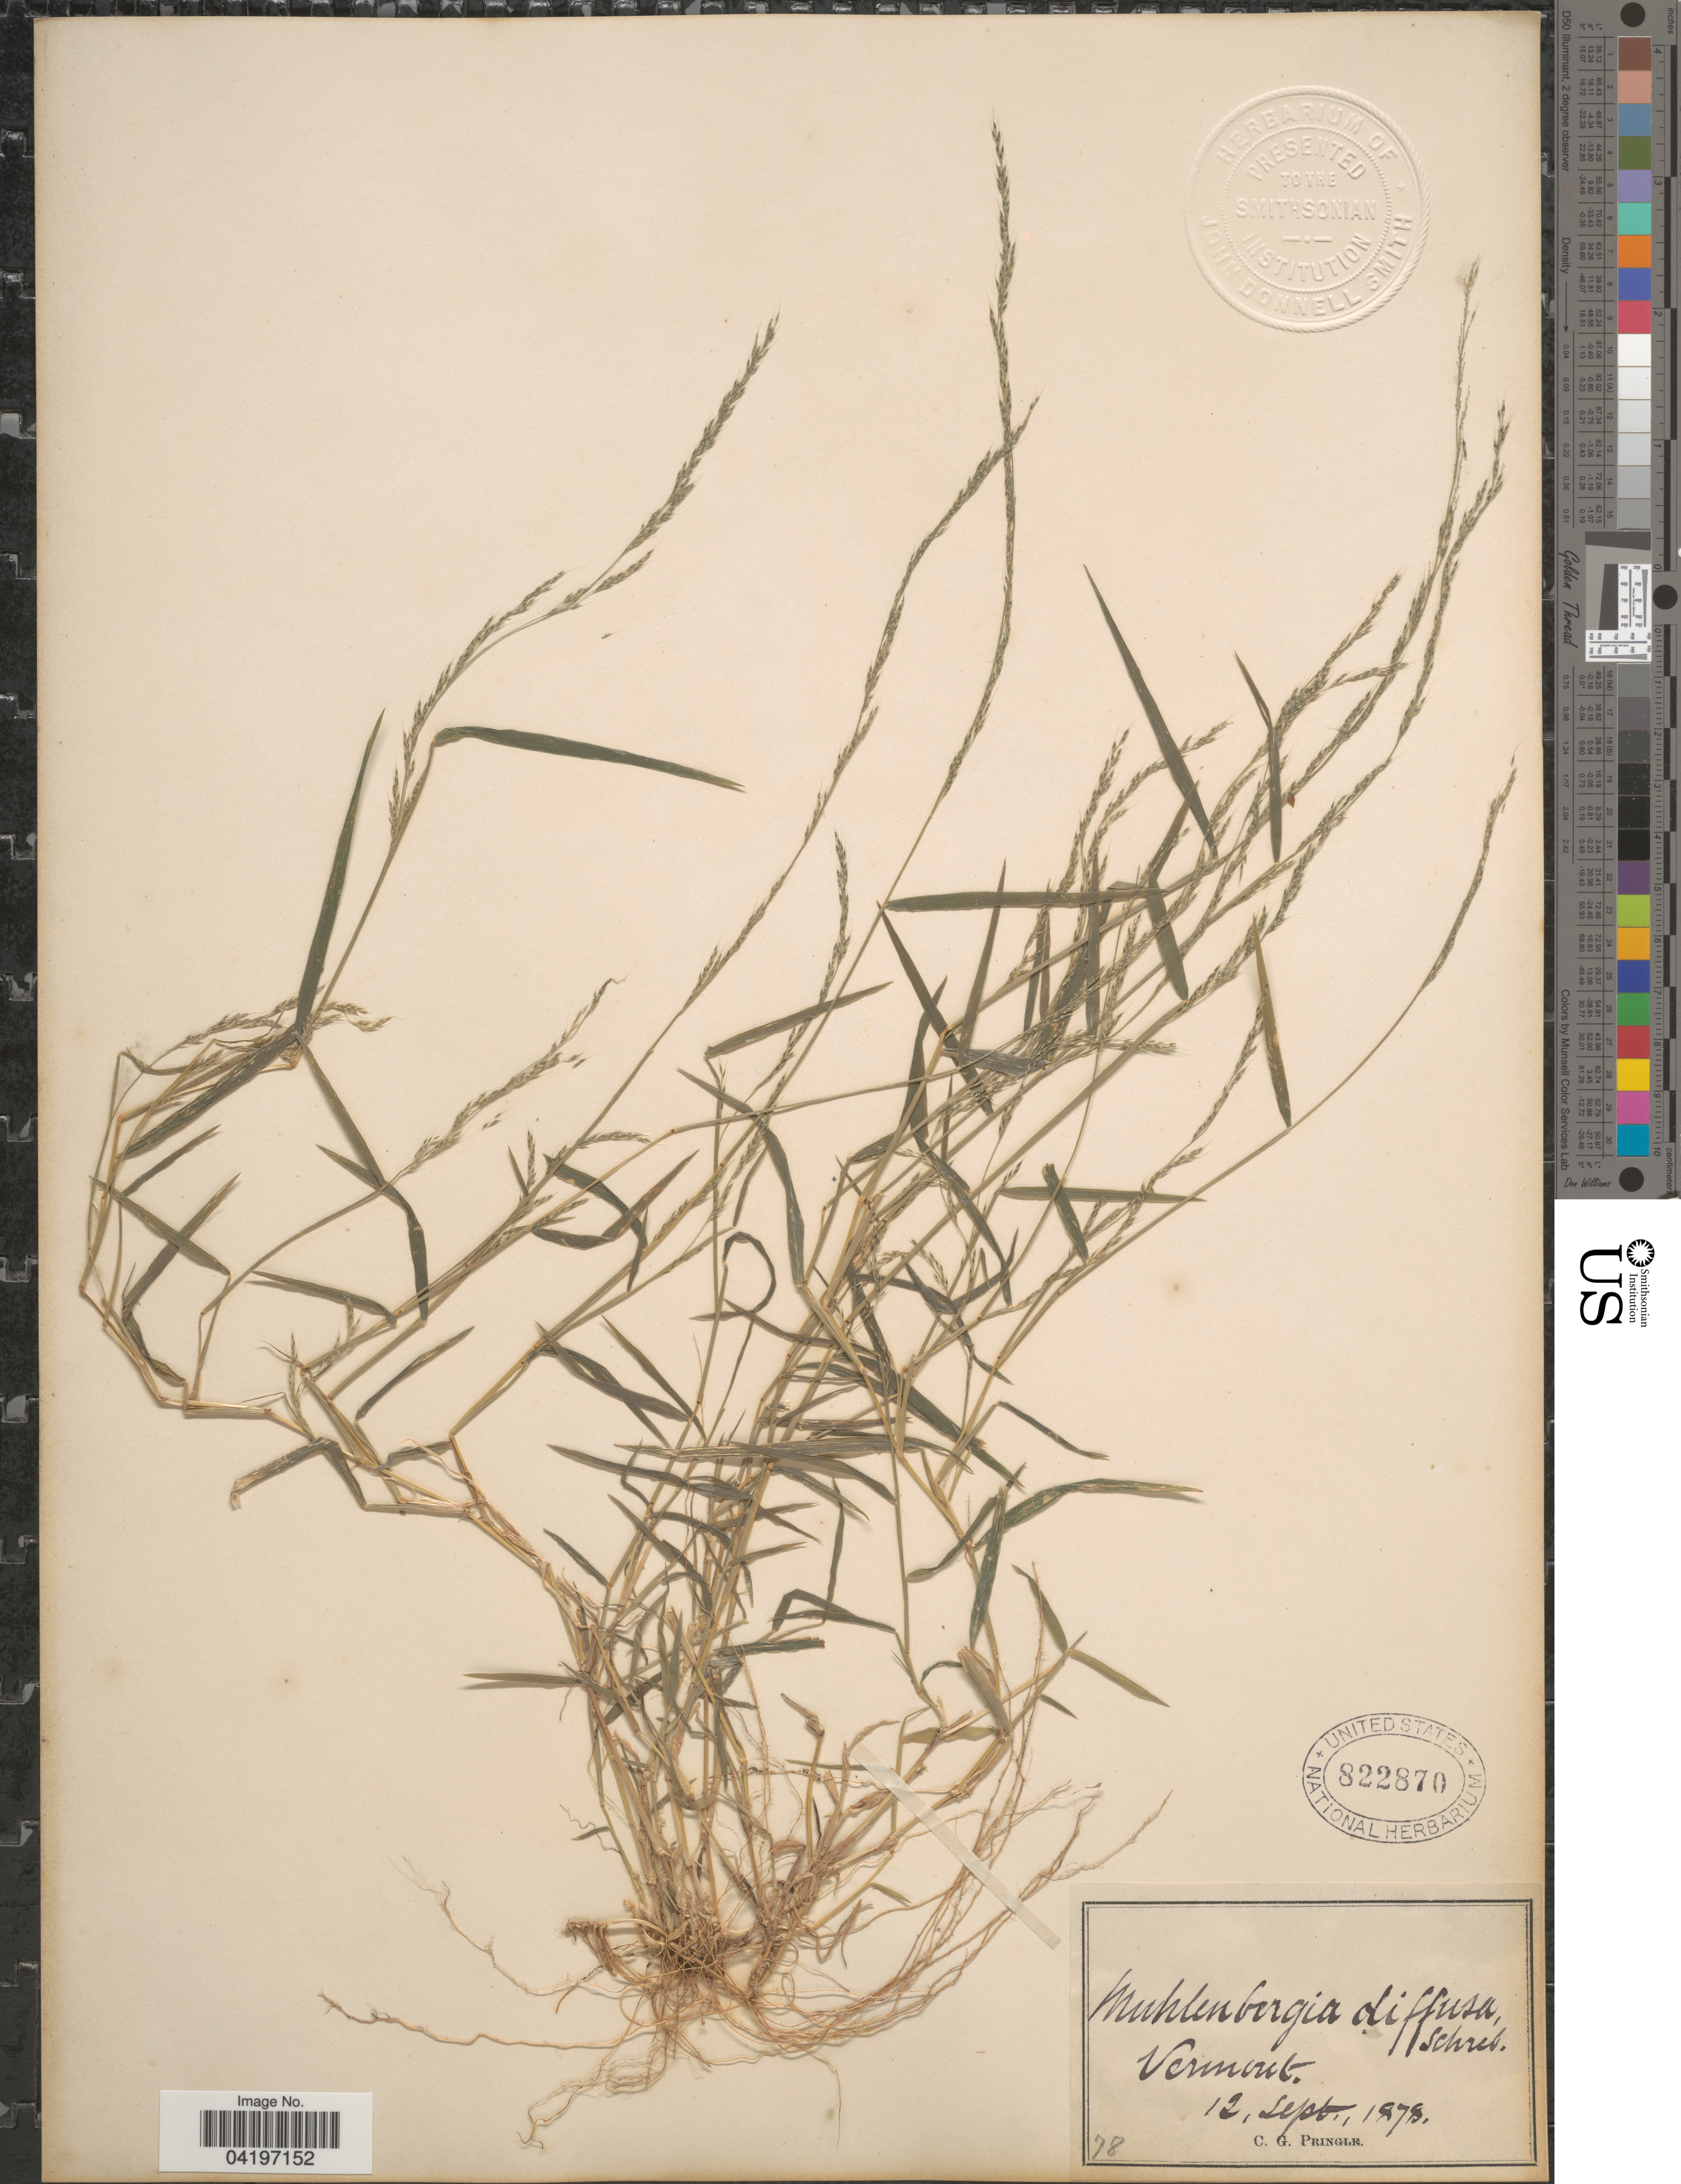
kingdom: Plantae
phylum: Tracheophyta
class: Liliopsida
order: Poales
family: Poaceae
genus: Muhlenbergia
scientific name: Muhlenbergia schreberi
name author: J.F. Gmel.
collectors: C. G. Pringle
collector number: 78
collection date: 1878-09-12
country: United States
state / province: Vermont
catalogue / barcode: US 822870